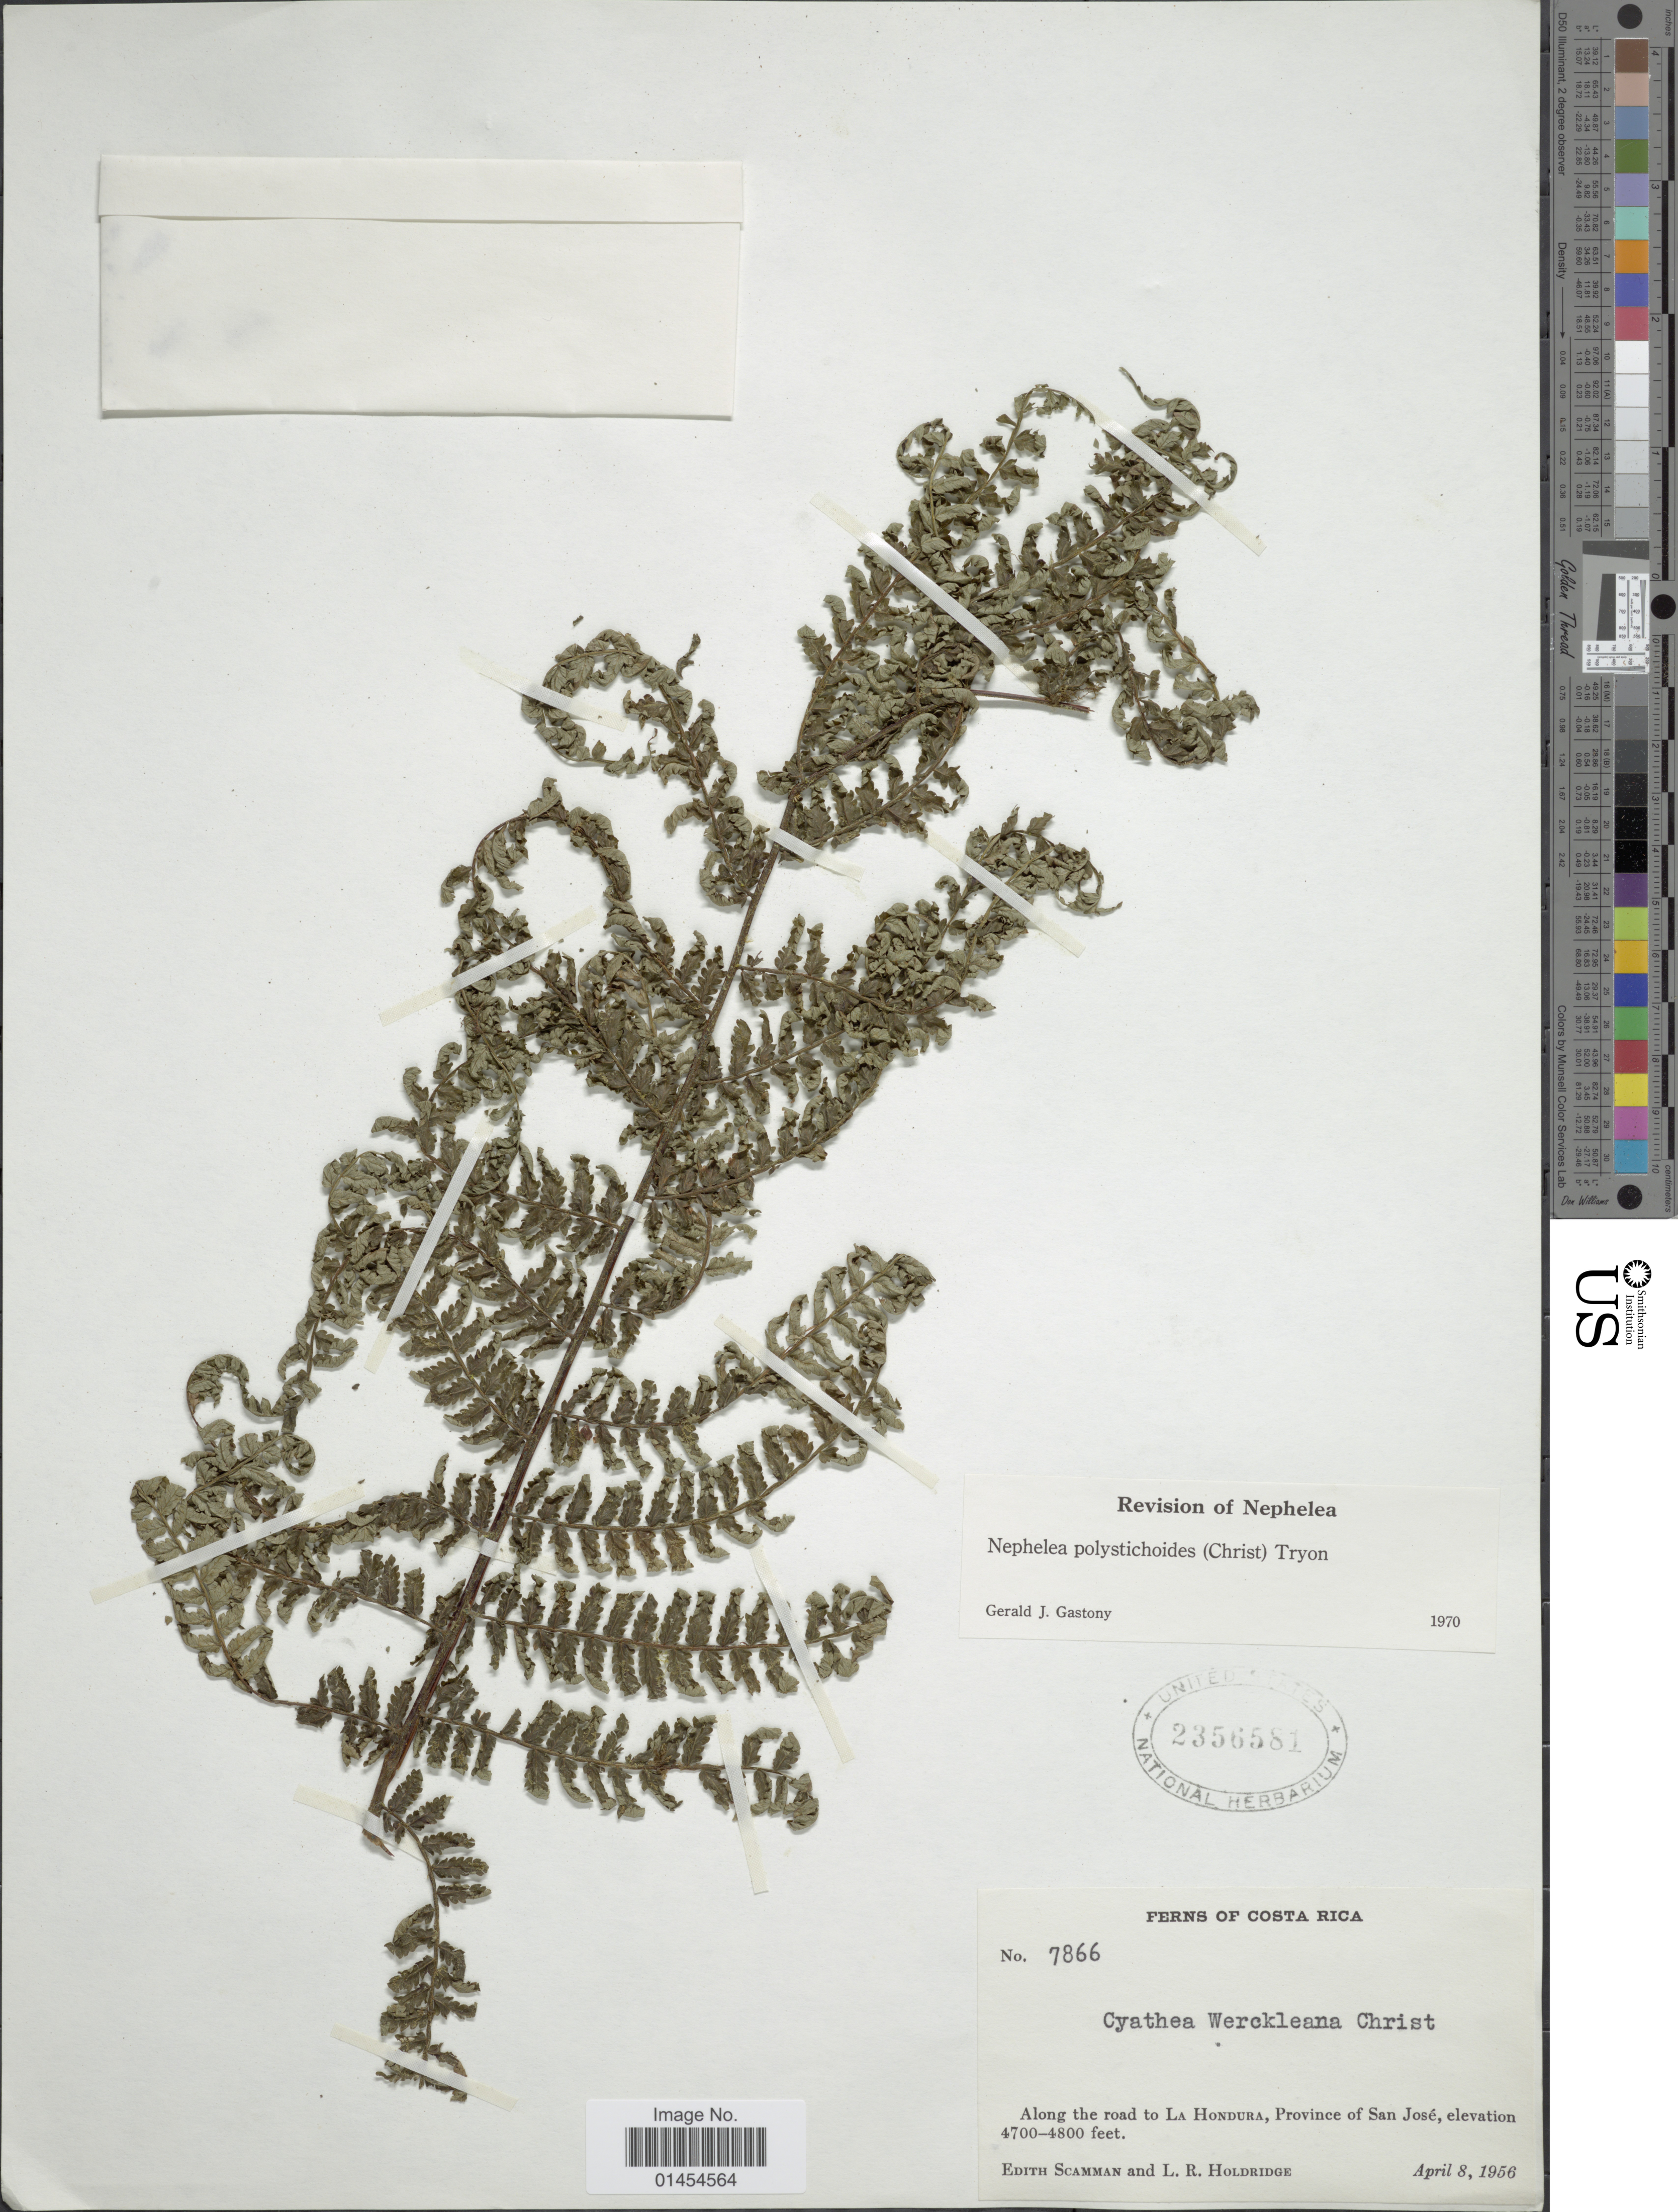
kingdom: Plantae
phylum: Tracheophyta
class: Polypodiopsida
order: Cyatheales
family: Cyatheaceae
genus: Alsophila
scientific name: Alsophila polystichoides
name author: Christ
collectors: E. Scamman & L. Holdridge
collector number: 7866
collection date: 1956-04-08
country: Costa Rica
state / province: San José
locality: Along the road to La Hondura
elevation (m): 1433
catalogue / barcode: US 2356581